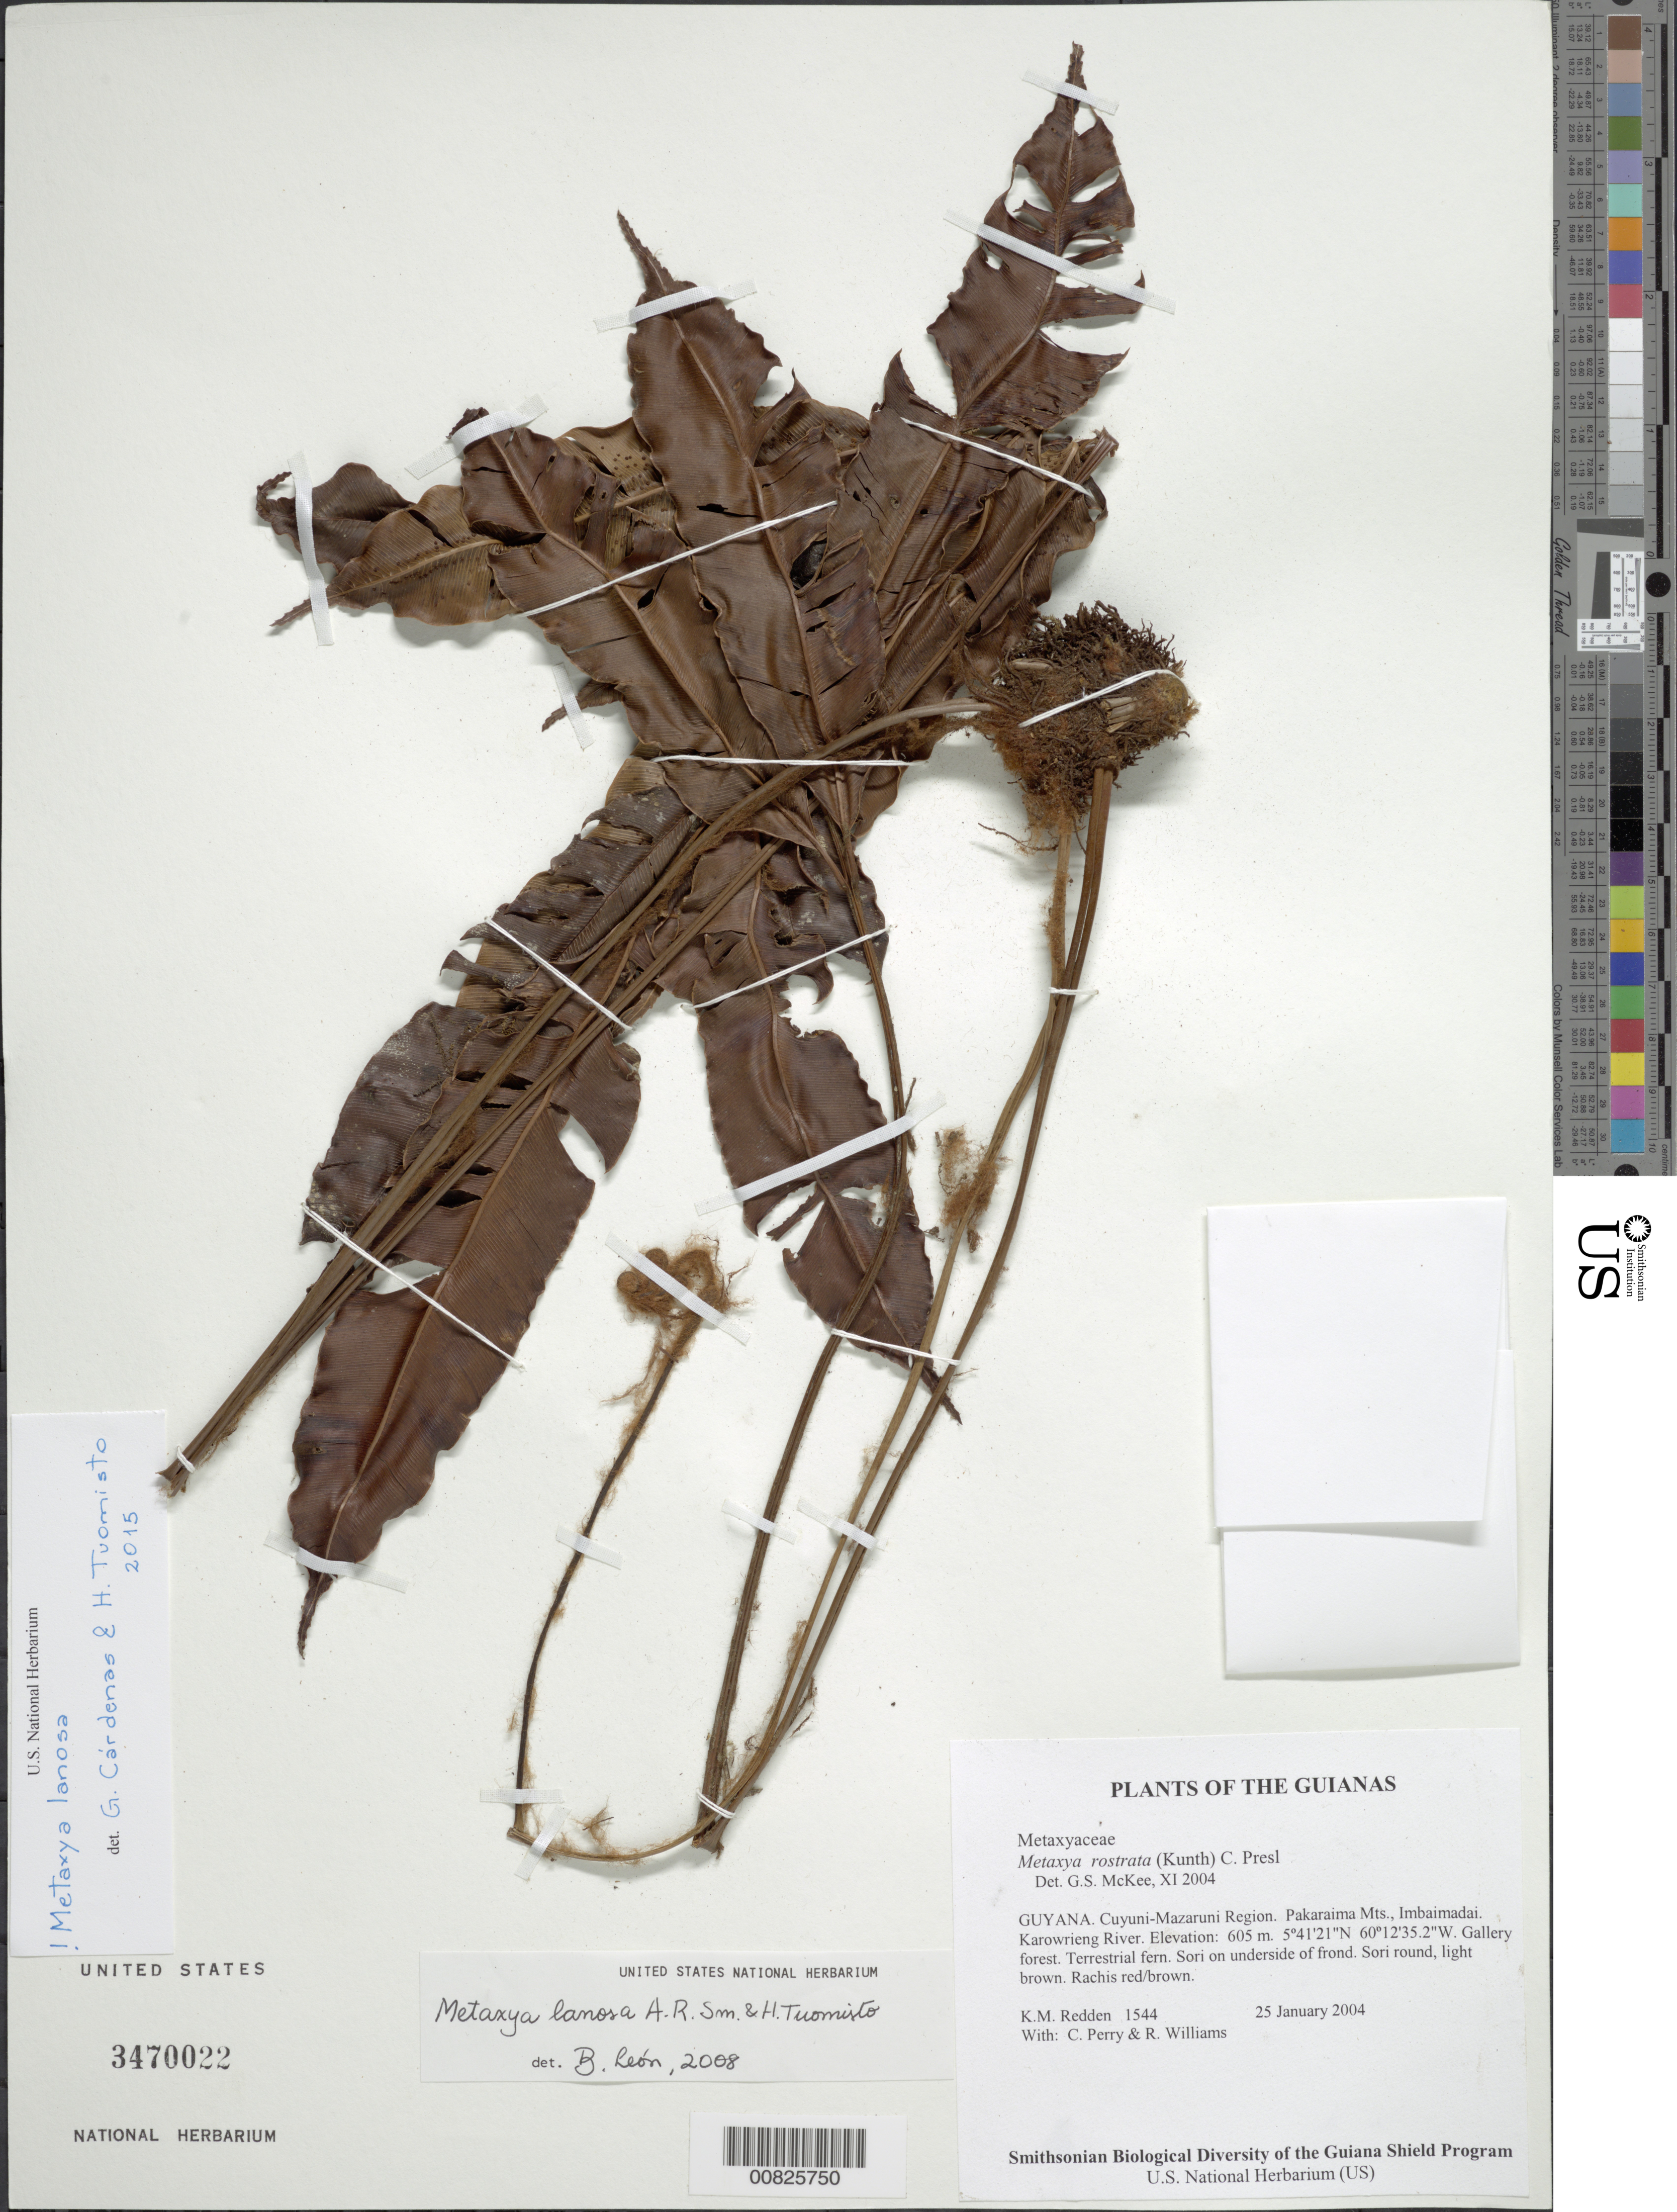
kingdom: Plantae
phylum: Tracheophyta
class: Polypodiopsida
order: Cyatheales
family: Metaxyaceae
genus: Metaxya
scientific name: Metaxya lanosa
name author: A.R. Sm.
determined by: León, B.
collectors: K. M. Redden, C. Perry & R. Williams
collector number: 1544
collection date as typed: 25 January 2004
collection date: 2004-01-25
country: Guyana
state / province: Cuyuni-Mazaruni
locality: Pakaraima Mts., Imbaimadai. Karowrieng River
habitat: Gallery forest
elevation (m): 605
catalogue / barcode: US 3470022